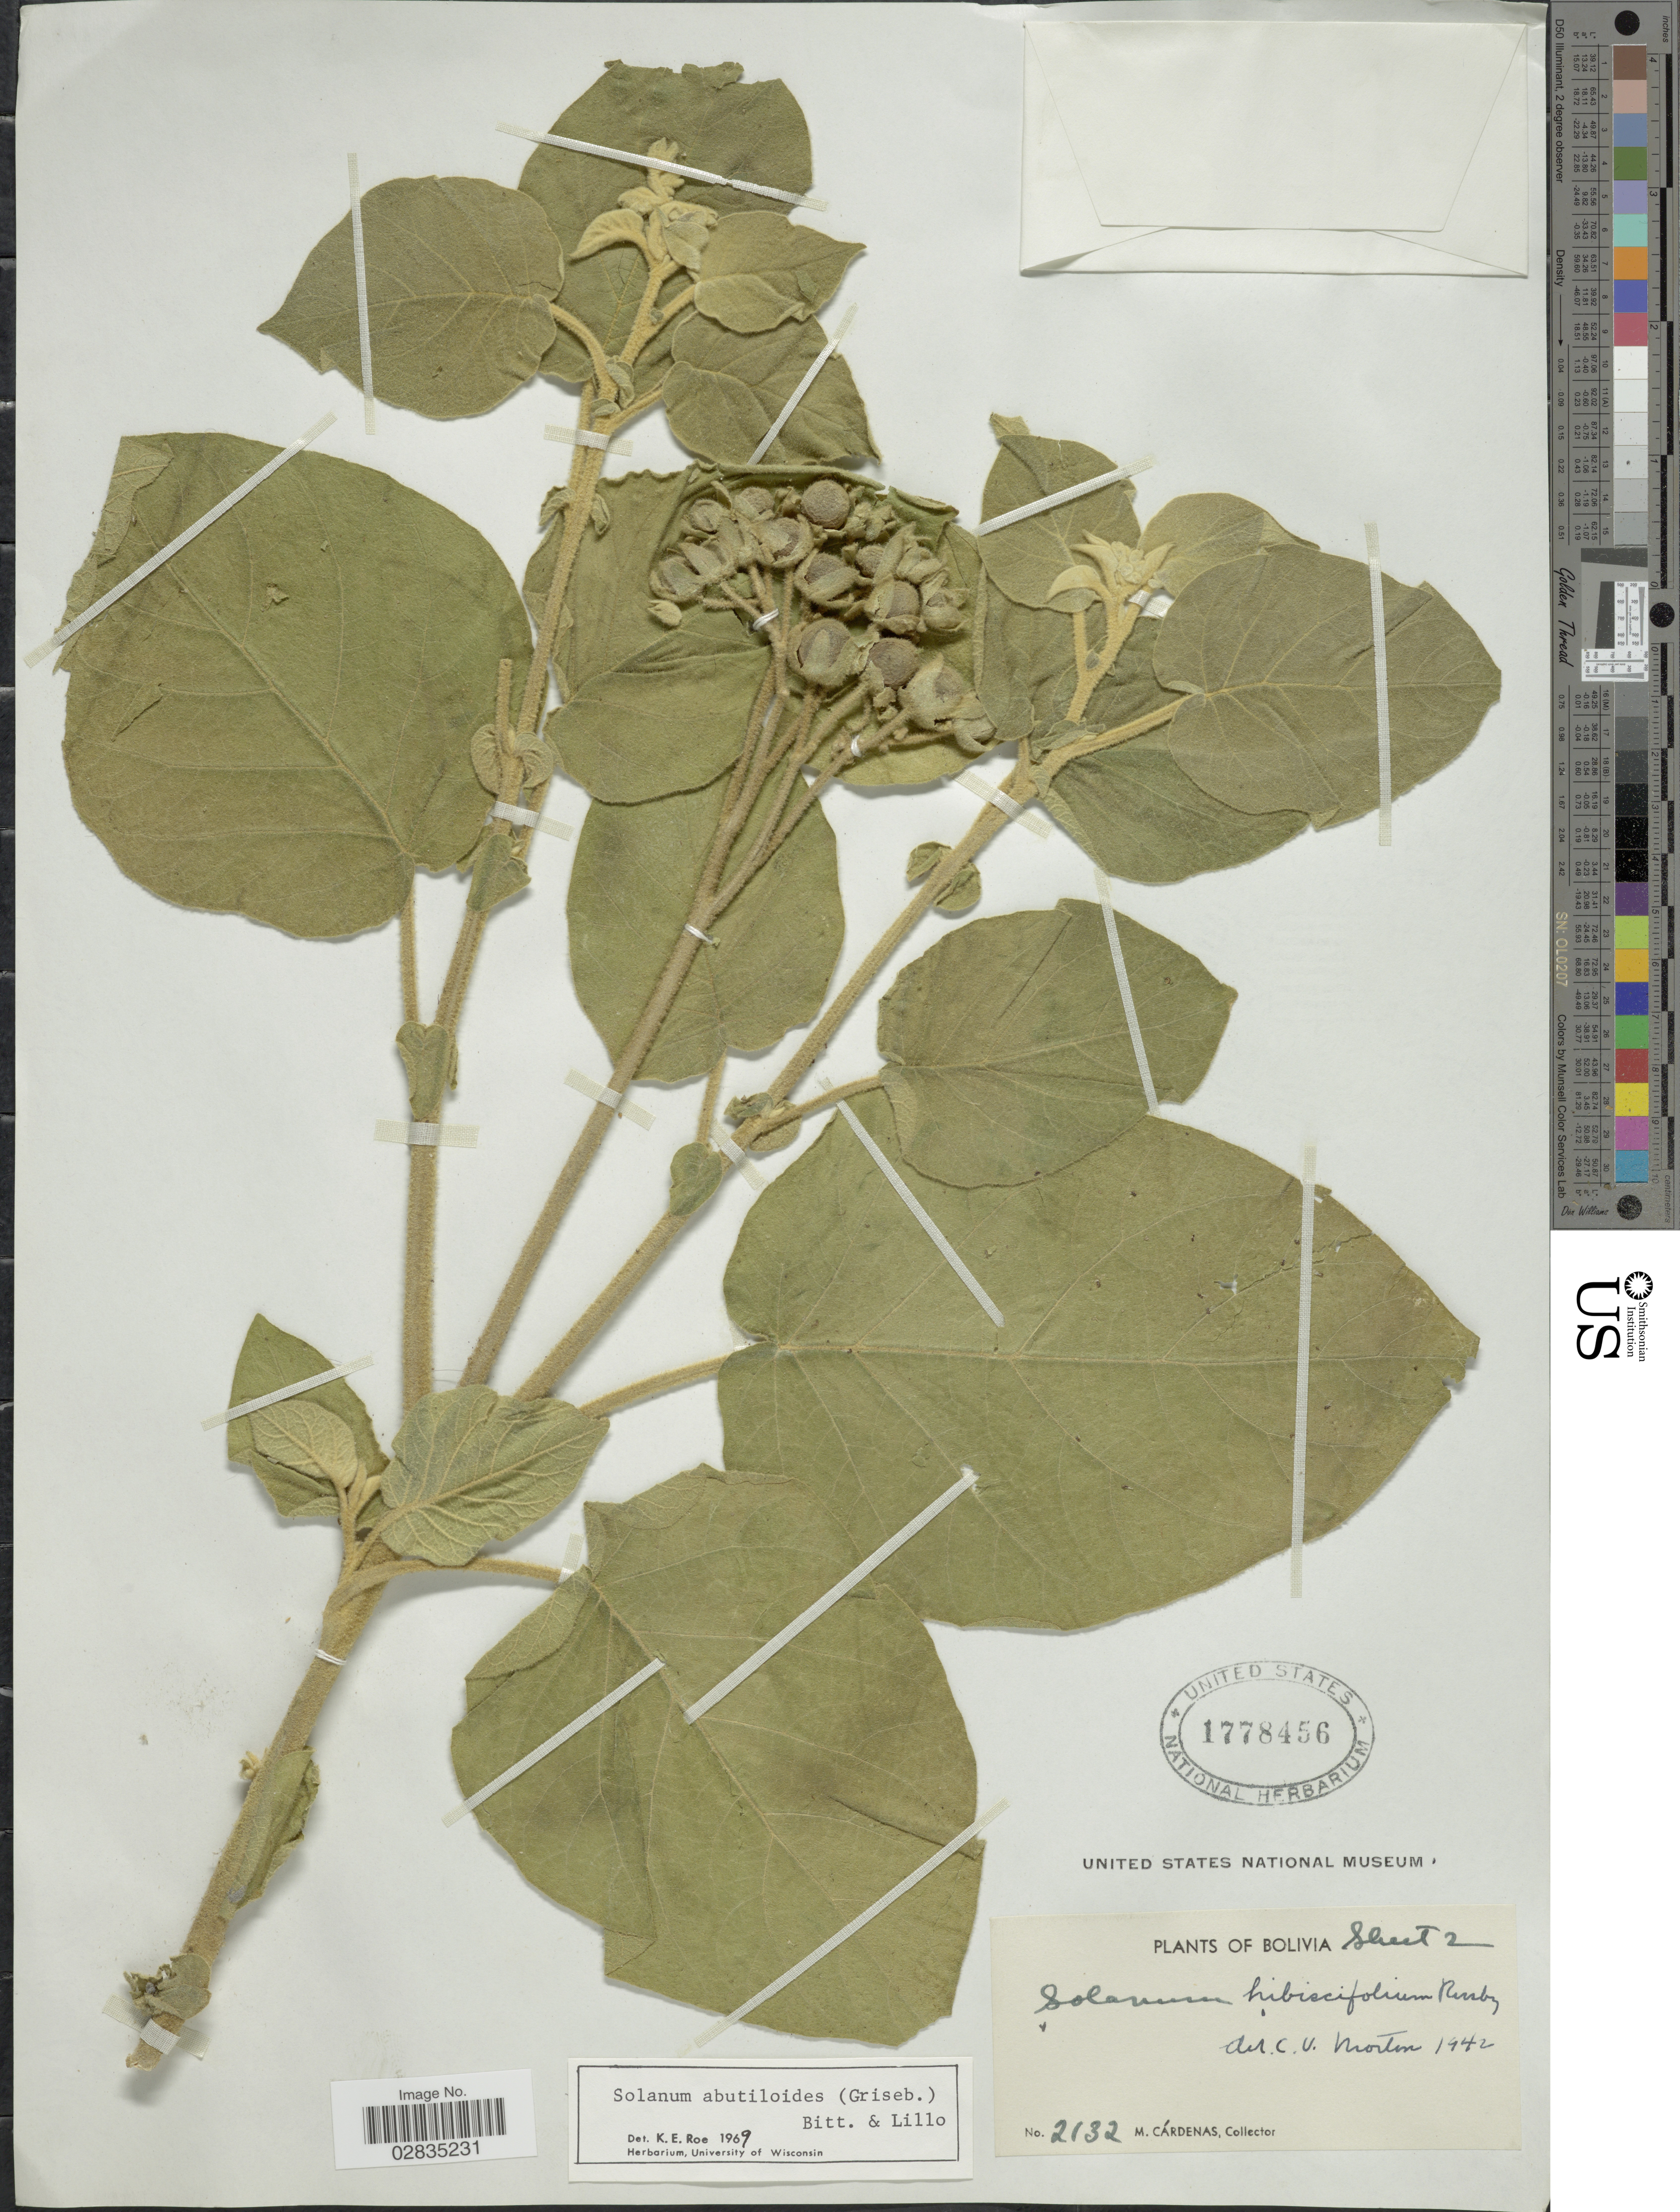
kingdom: Plantae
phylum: Tracheophyta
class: Magnoliopsida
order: Solanales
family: Solanaceae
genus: Solanum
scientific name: Solanum abutiloides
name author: (Griseb.) Bitter & Lillo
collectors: M. Cárdenas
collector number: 2132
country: Bolivia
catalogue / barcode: US 1778456